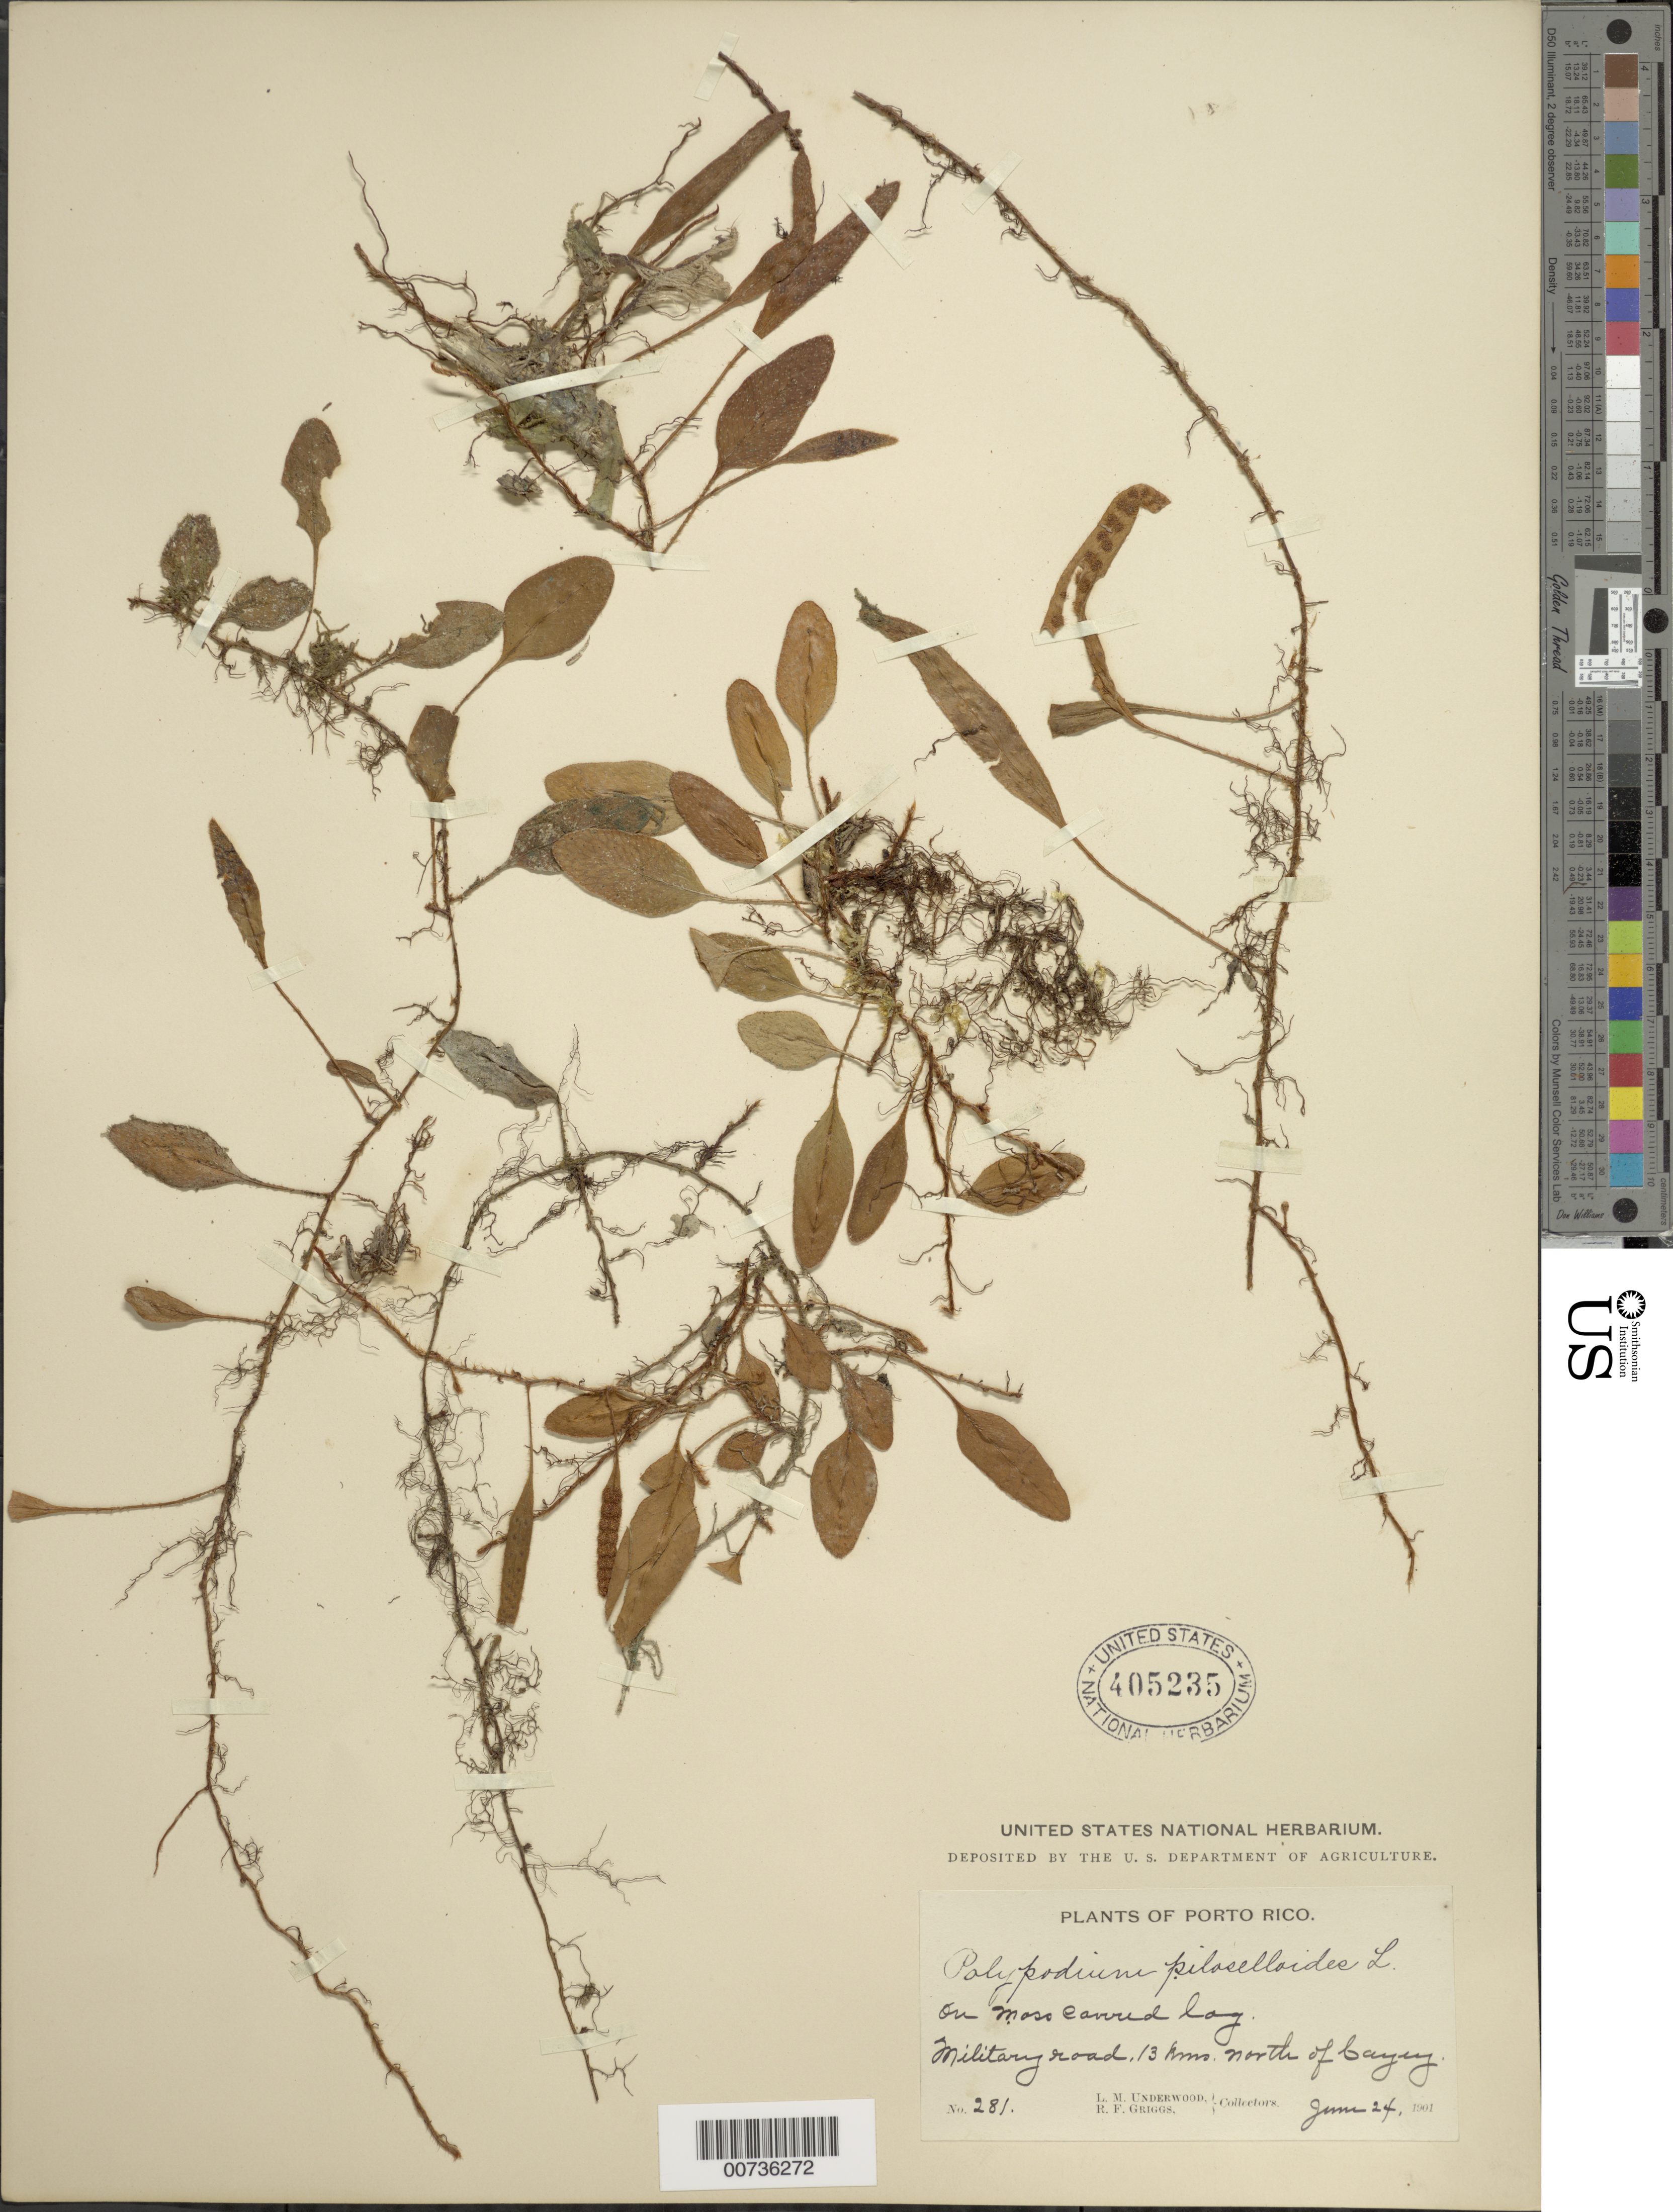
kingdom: Plantae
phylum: Tracheophyta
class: Polypodiopsida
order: Polypodiales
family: Polypodiaceae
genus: Microgramma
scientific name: Microgramma piloselloides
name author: (L.) Copel.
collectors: L. M. Underwood & R. F. Griggs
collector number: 281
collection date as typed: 24 Jun 1901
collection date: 1901-06-24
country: Puerto Rico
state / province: Cayey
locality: Military Road, 13 km north of Cayey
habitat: On moss carved log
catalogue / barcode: US 405235